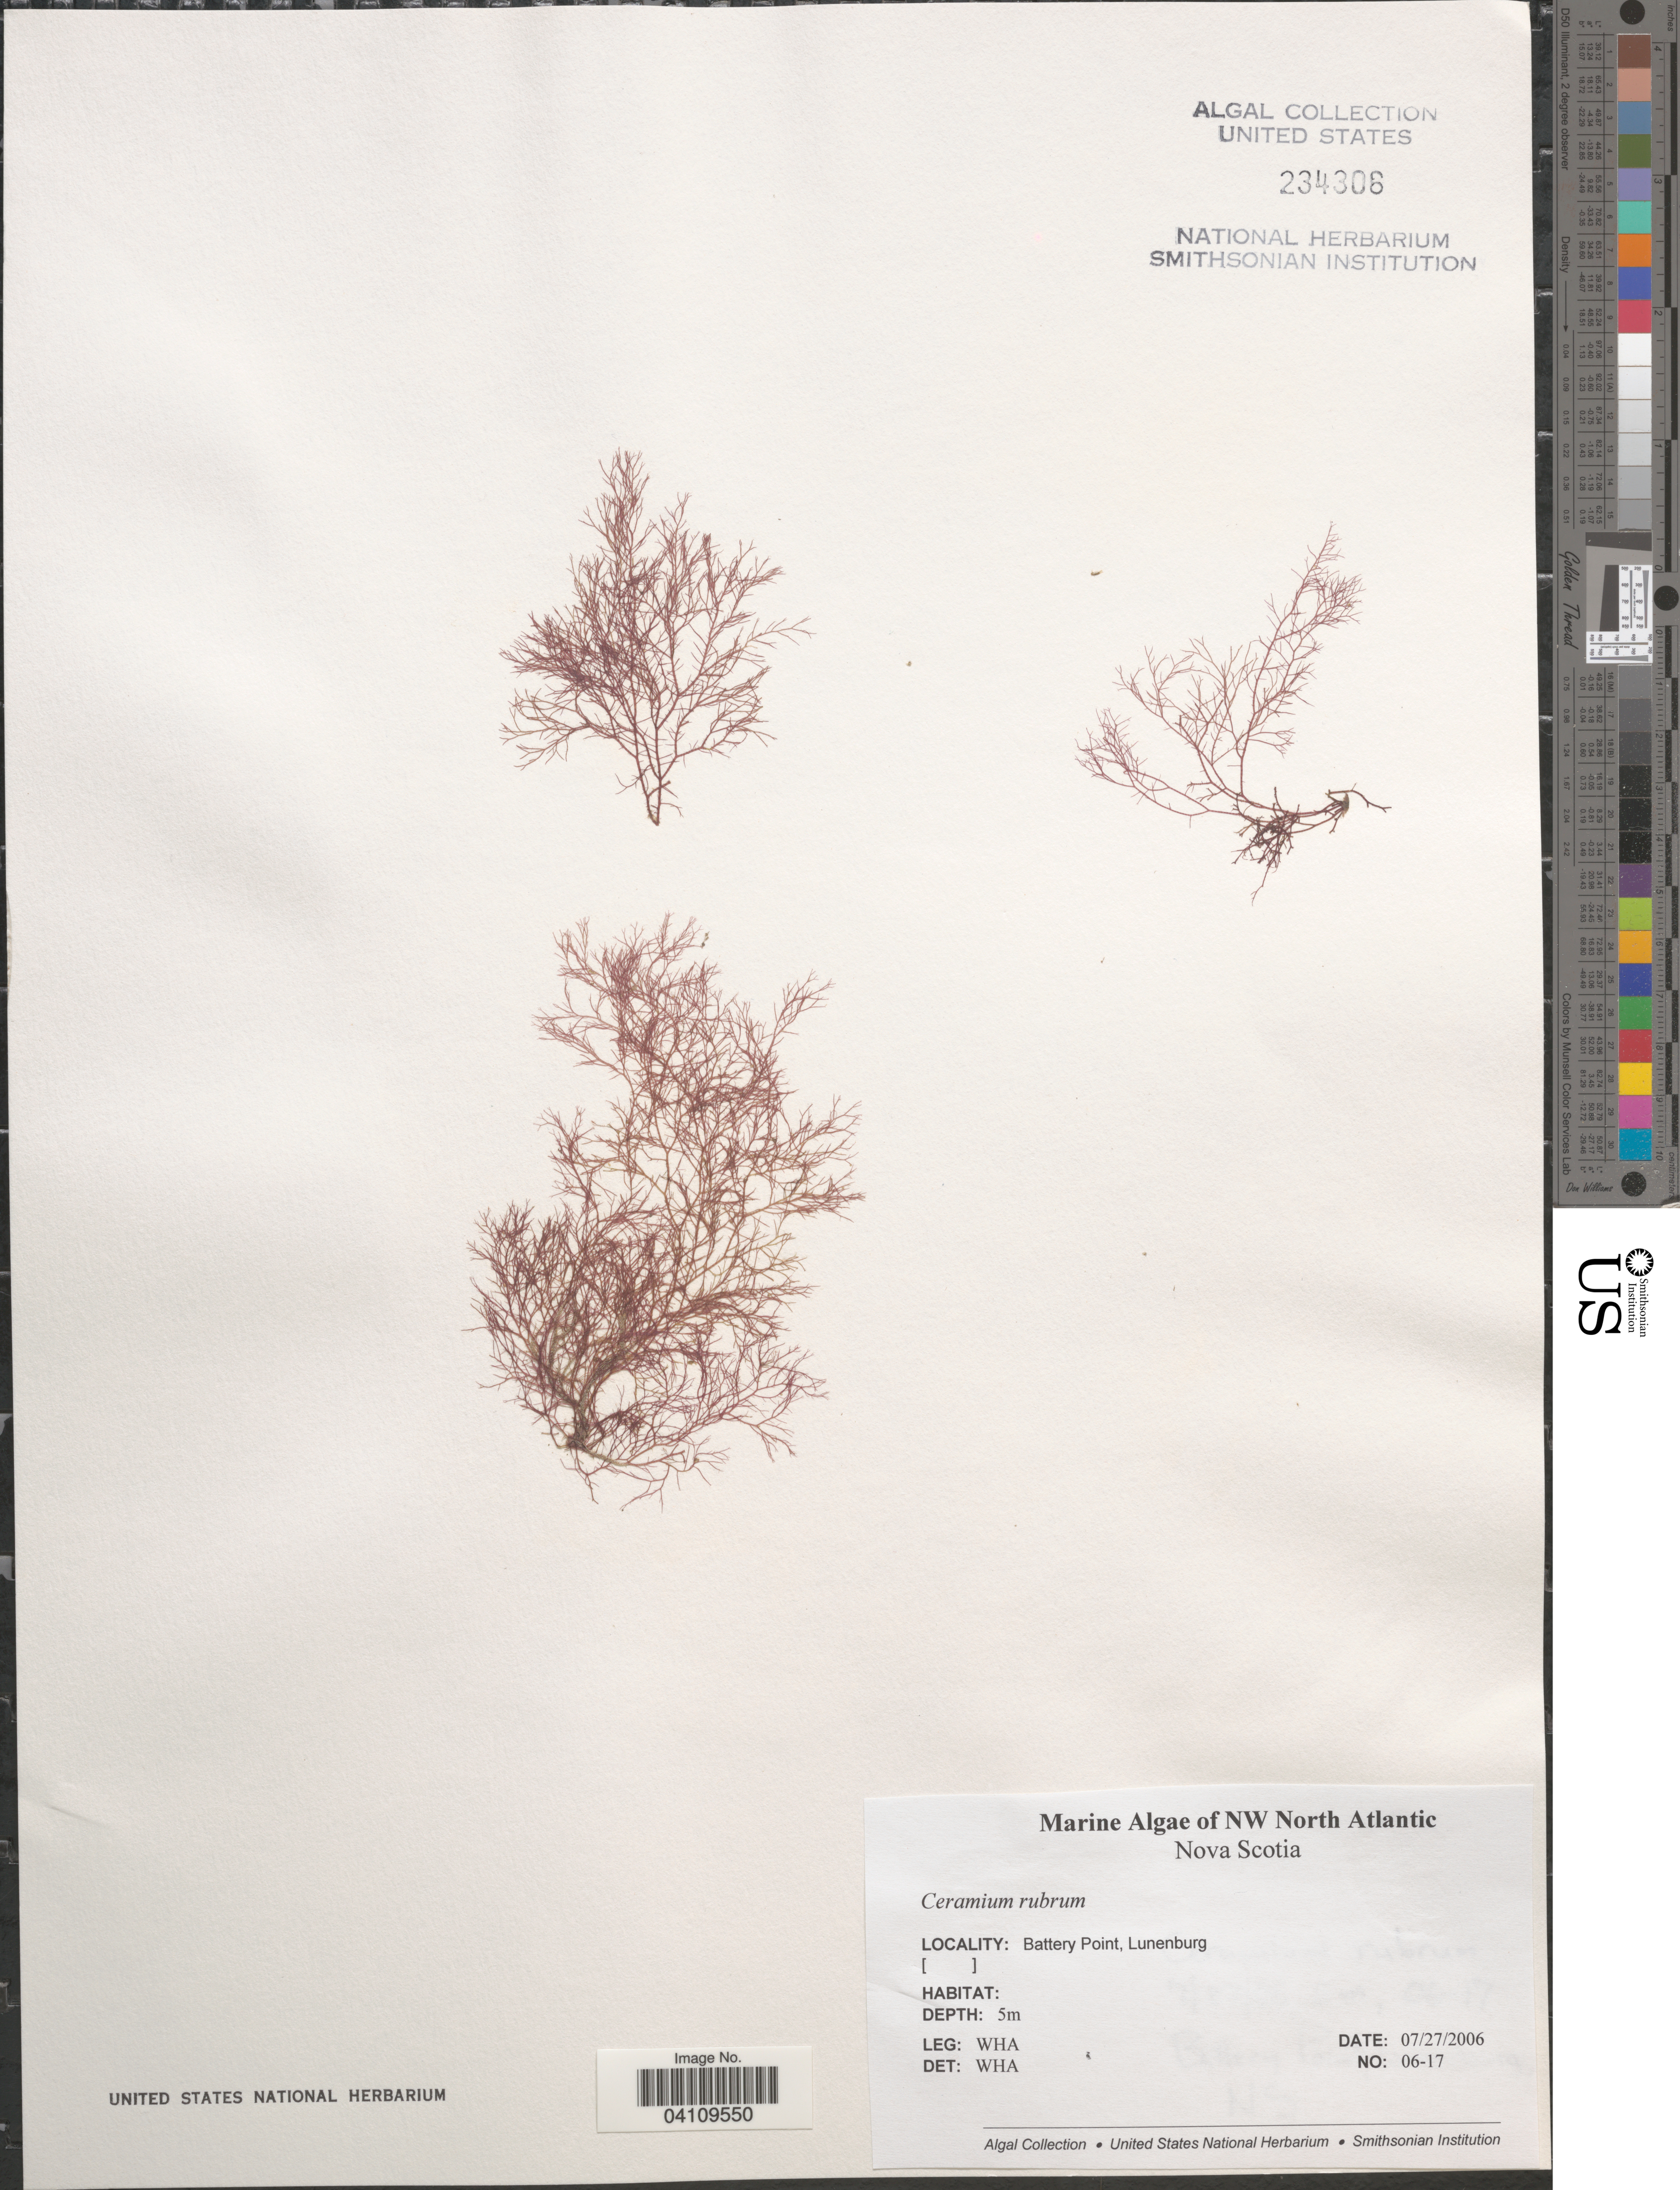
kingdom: Plantae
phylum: Rhodophyta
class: Florideophyceae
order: Ceramiales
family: Ceramiaceae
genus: Ceramium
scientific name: Ceramium rubrum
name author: C. Agardh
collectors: W. H. Adey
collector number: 06-17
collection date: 2006-07-27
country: Canada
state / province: Nova Scotia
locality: NW North Atlantic. Battery Point, Lunenburg.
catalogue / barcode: US 234306